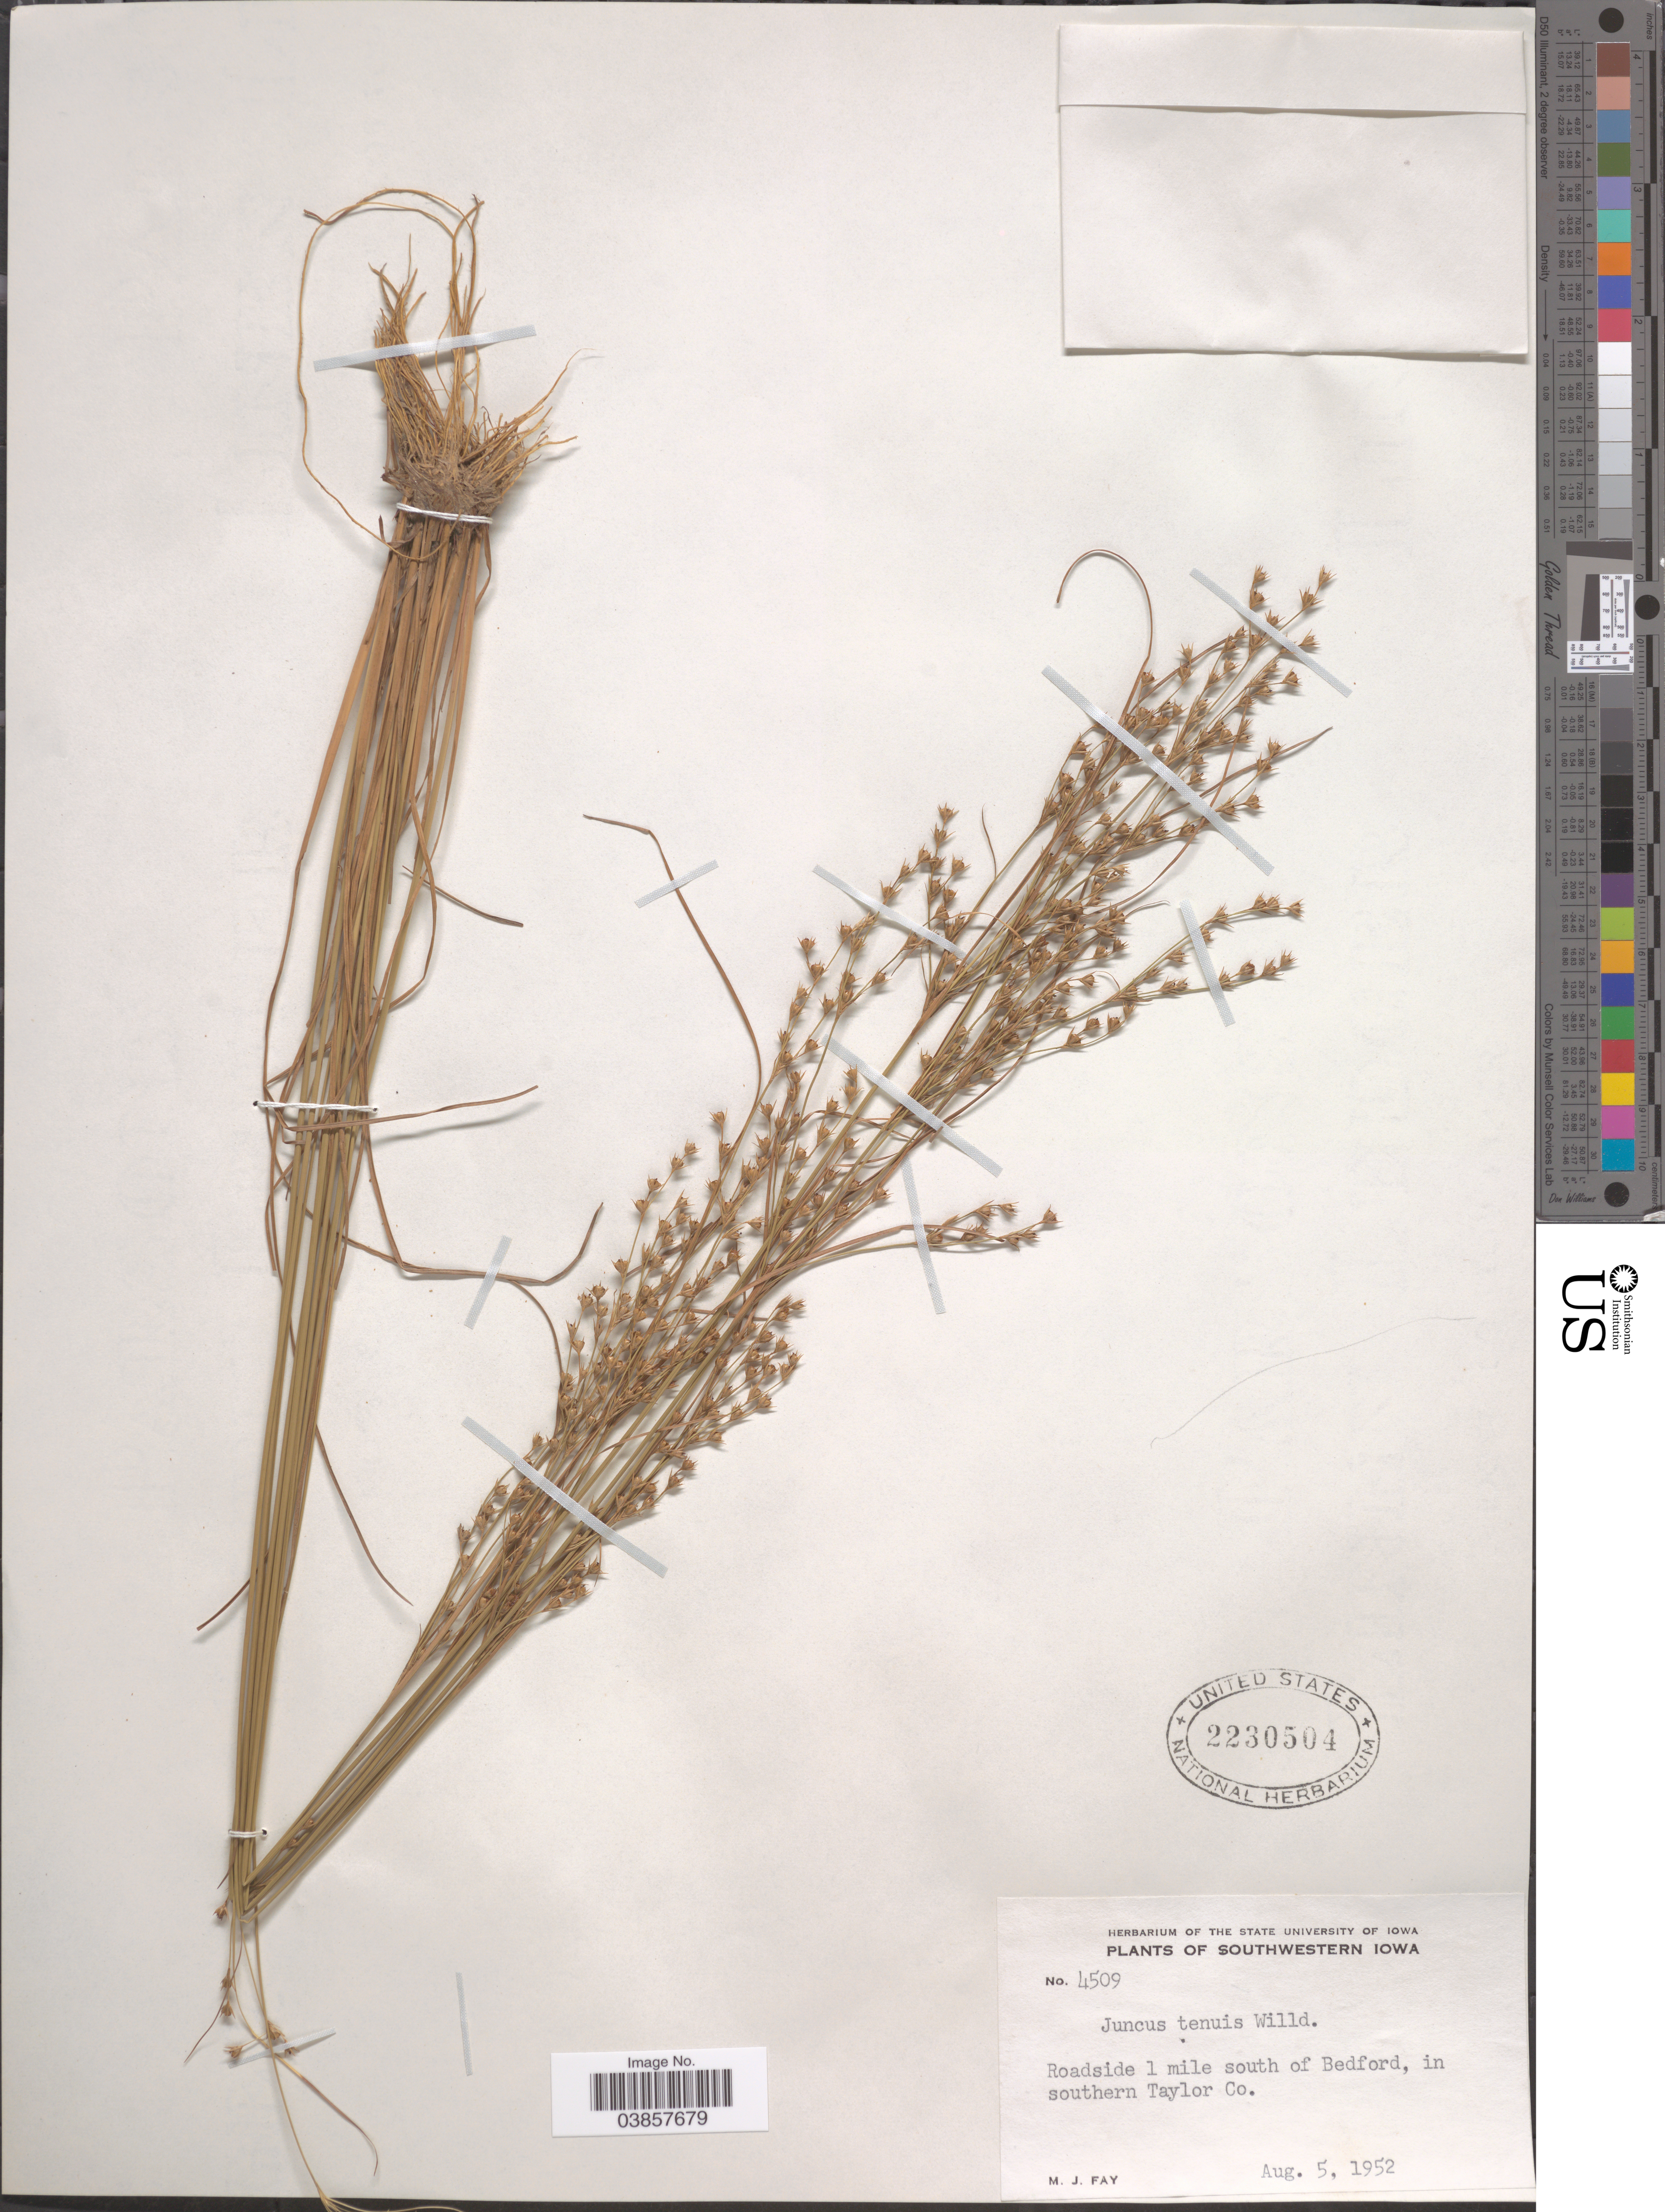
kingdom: Plantae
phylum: Tracheophyta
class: Liliopsida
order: Poales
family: Juncaceae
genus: Juncus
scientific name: Juncus tenuis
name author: Willd.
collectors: M. Fay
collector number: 4509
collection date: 1952-08-05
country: United States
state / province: Iowa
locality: Southwestern Iowa. Roadside 1 mile south of Bedford, in southern Taylor Co.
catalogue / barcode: US 2230504